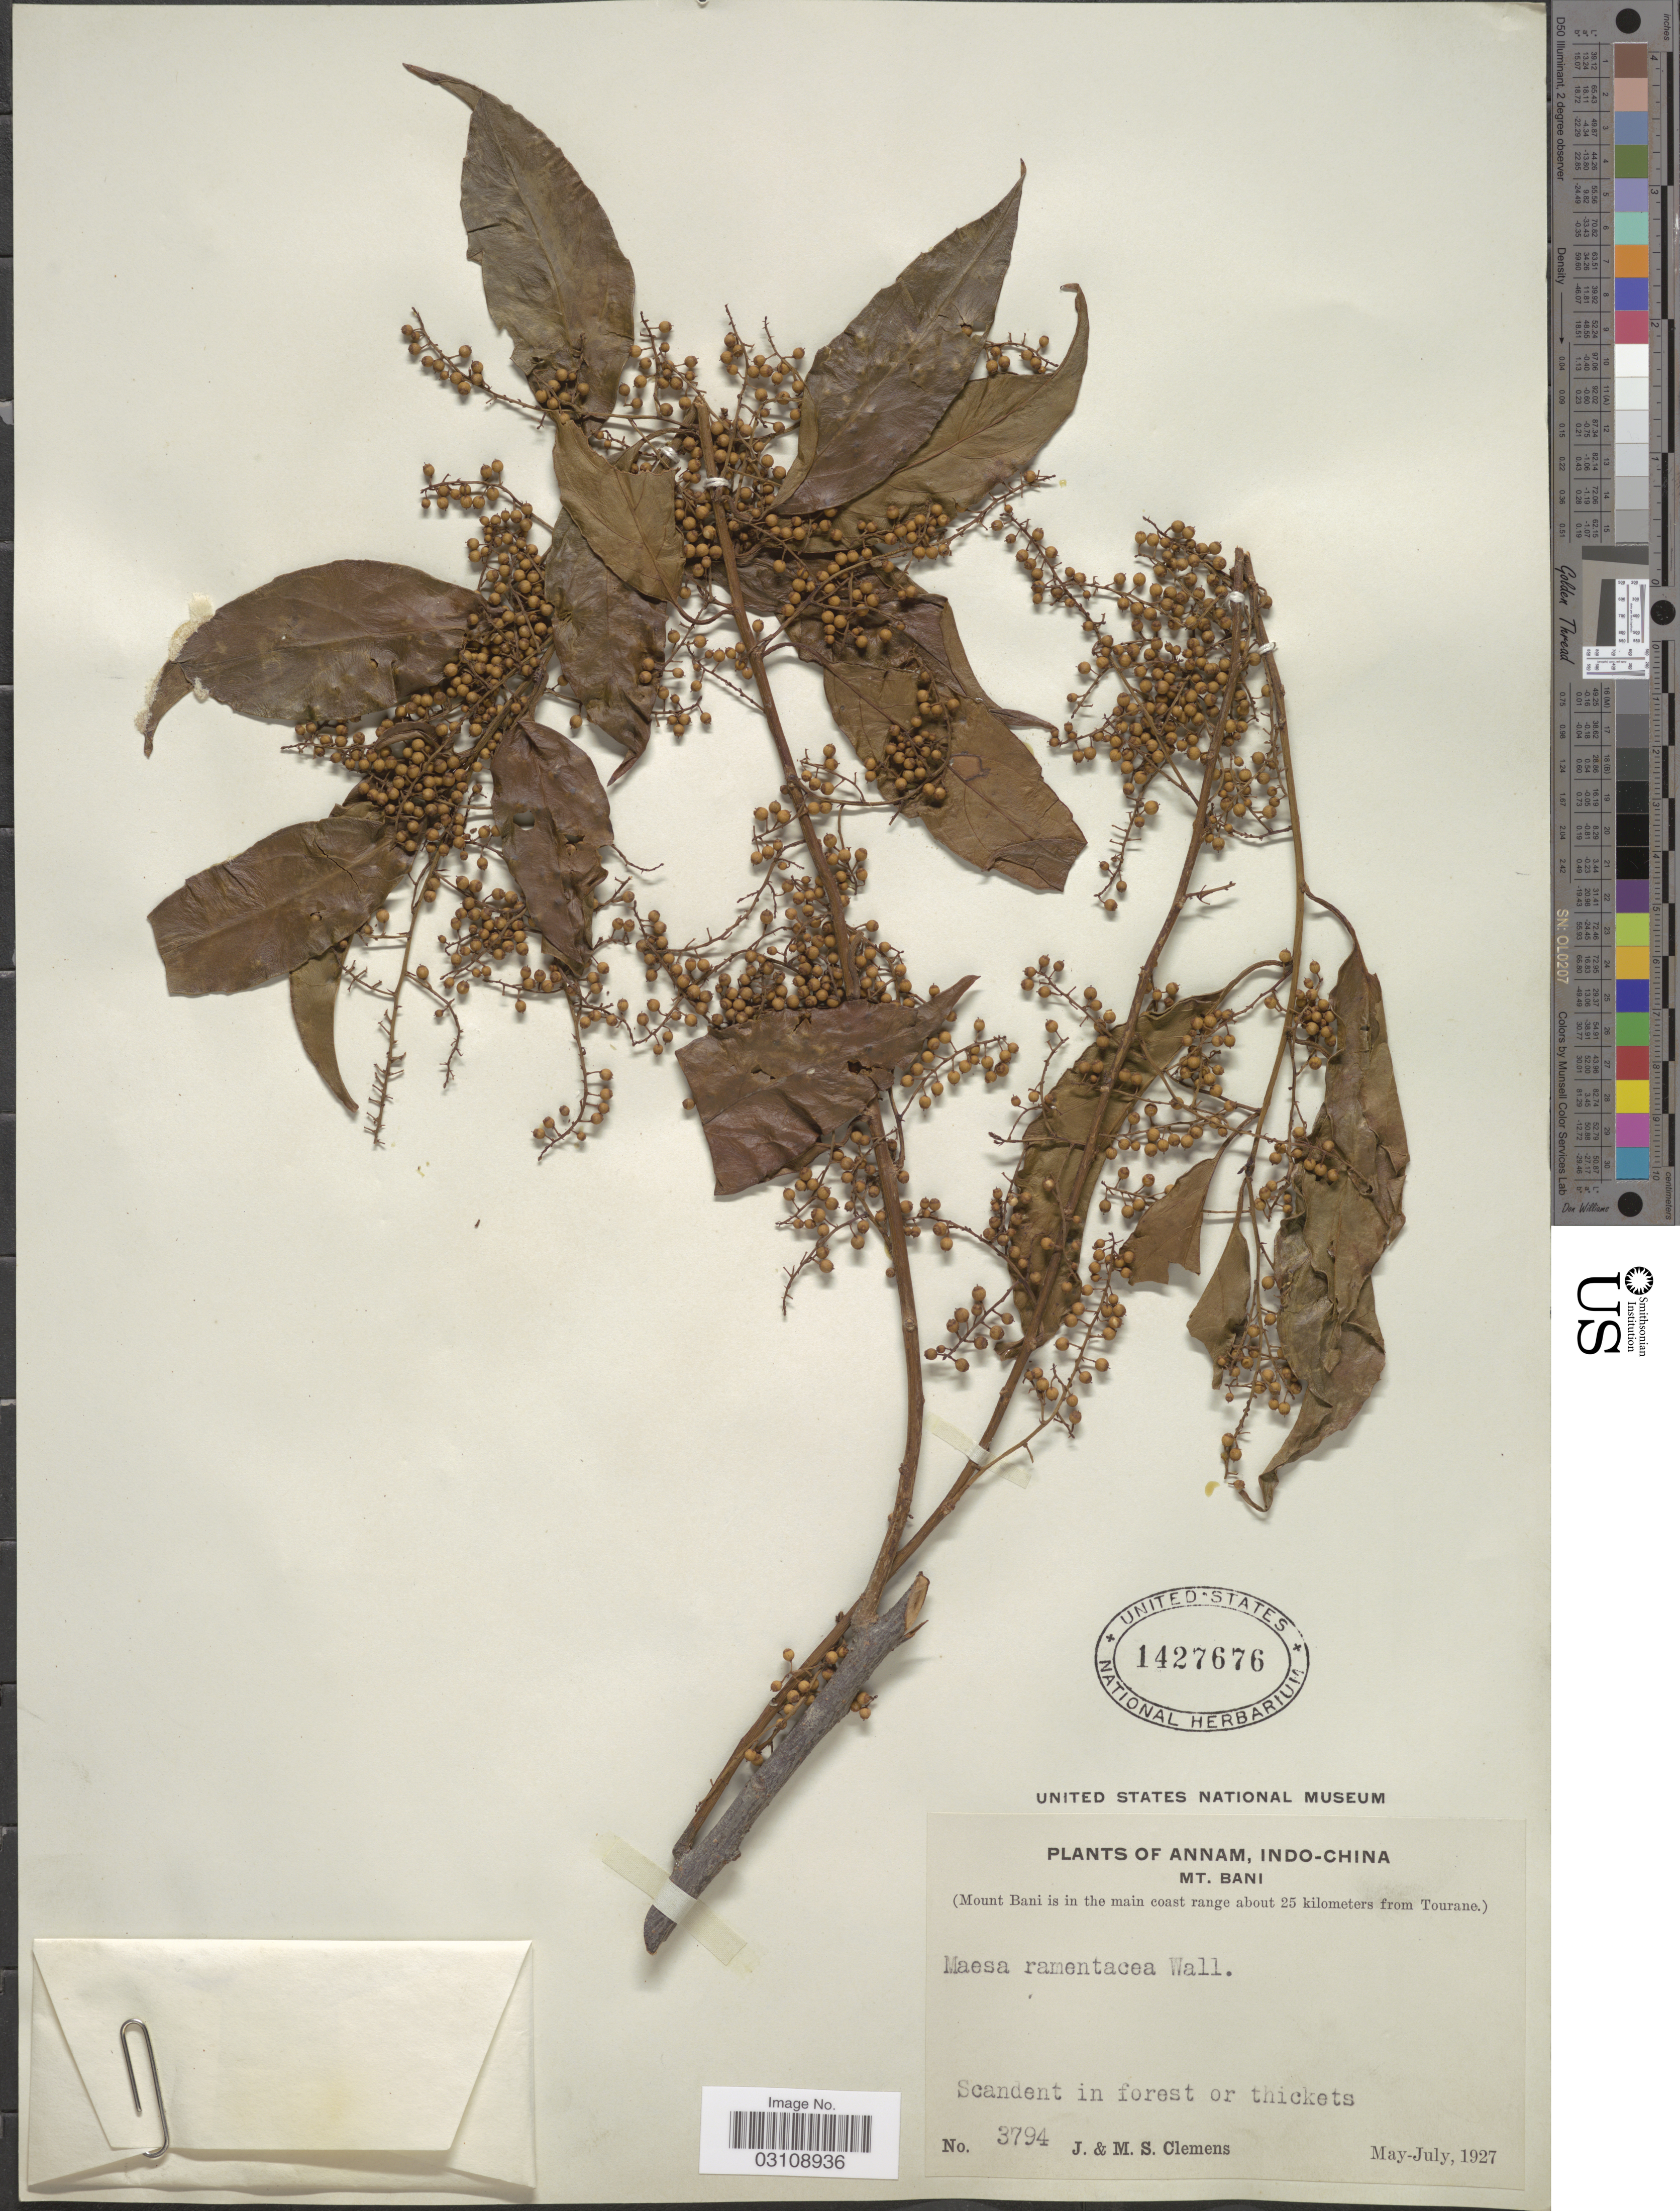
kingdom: Plantae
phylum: Tracheophyta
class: Magnoliopsida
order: Ericales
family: Primulaceae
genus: Maesa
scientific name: Maesa ramentacea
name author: (Roxb.) A. DC.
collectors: J. Clemens & M. S. Clemens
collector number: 3794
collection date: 1927-05/1927-07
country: Vietnam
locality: Annam, Indo-China. Mt. Bani.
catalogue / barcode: US 1427676